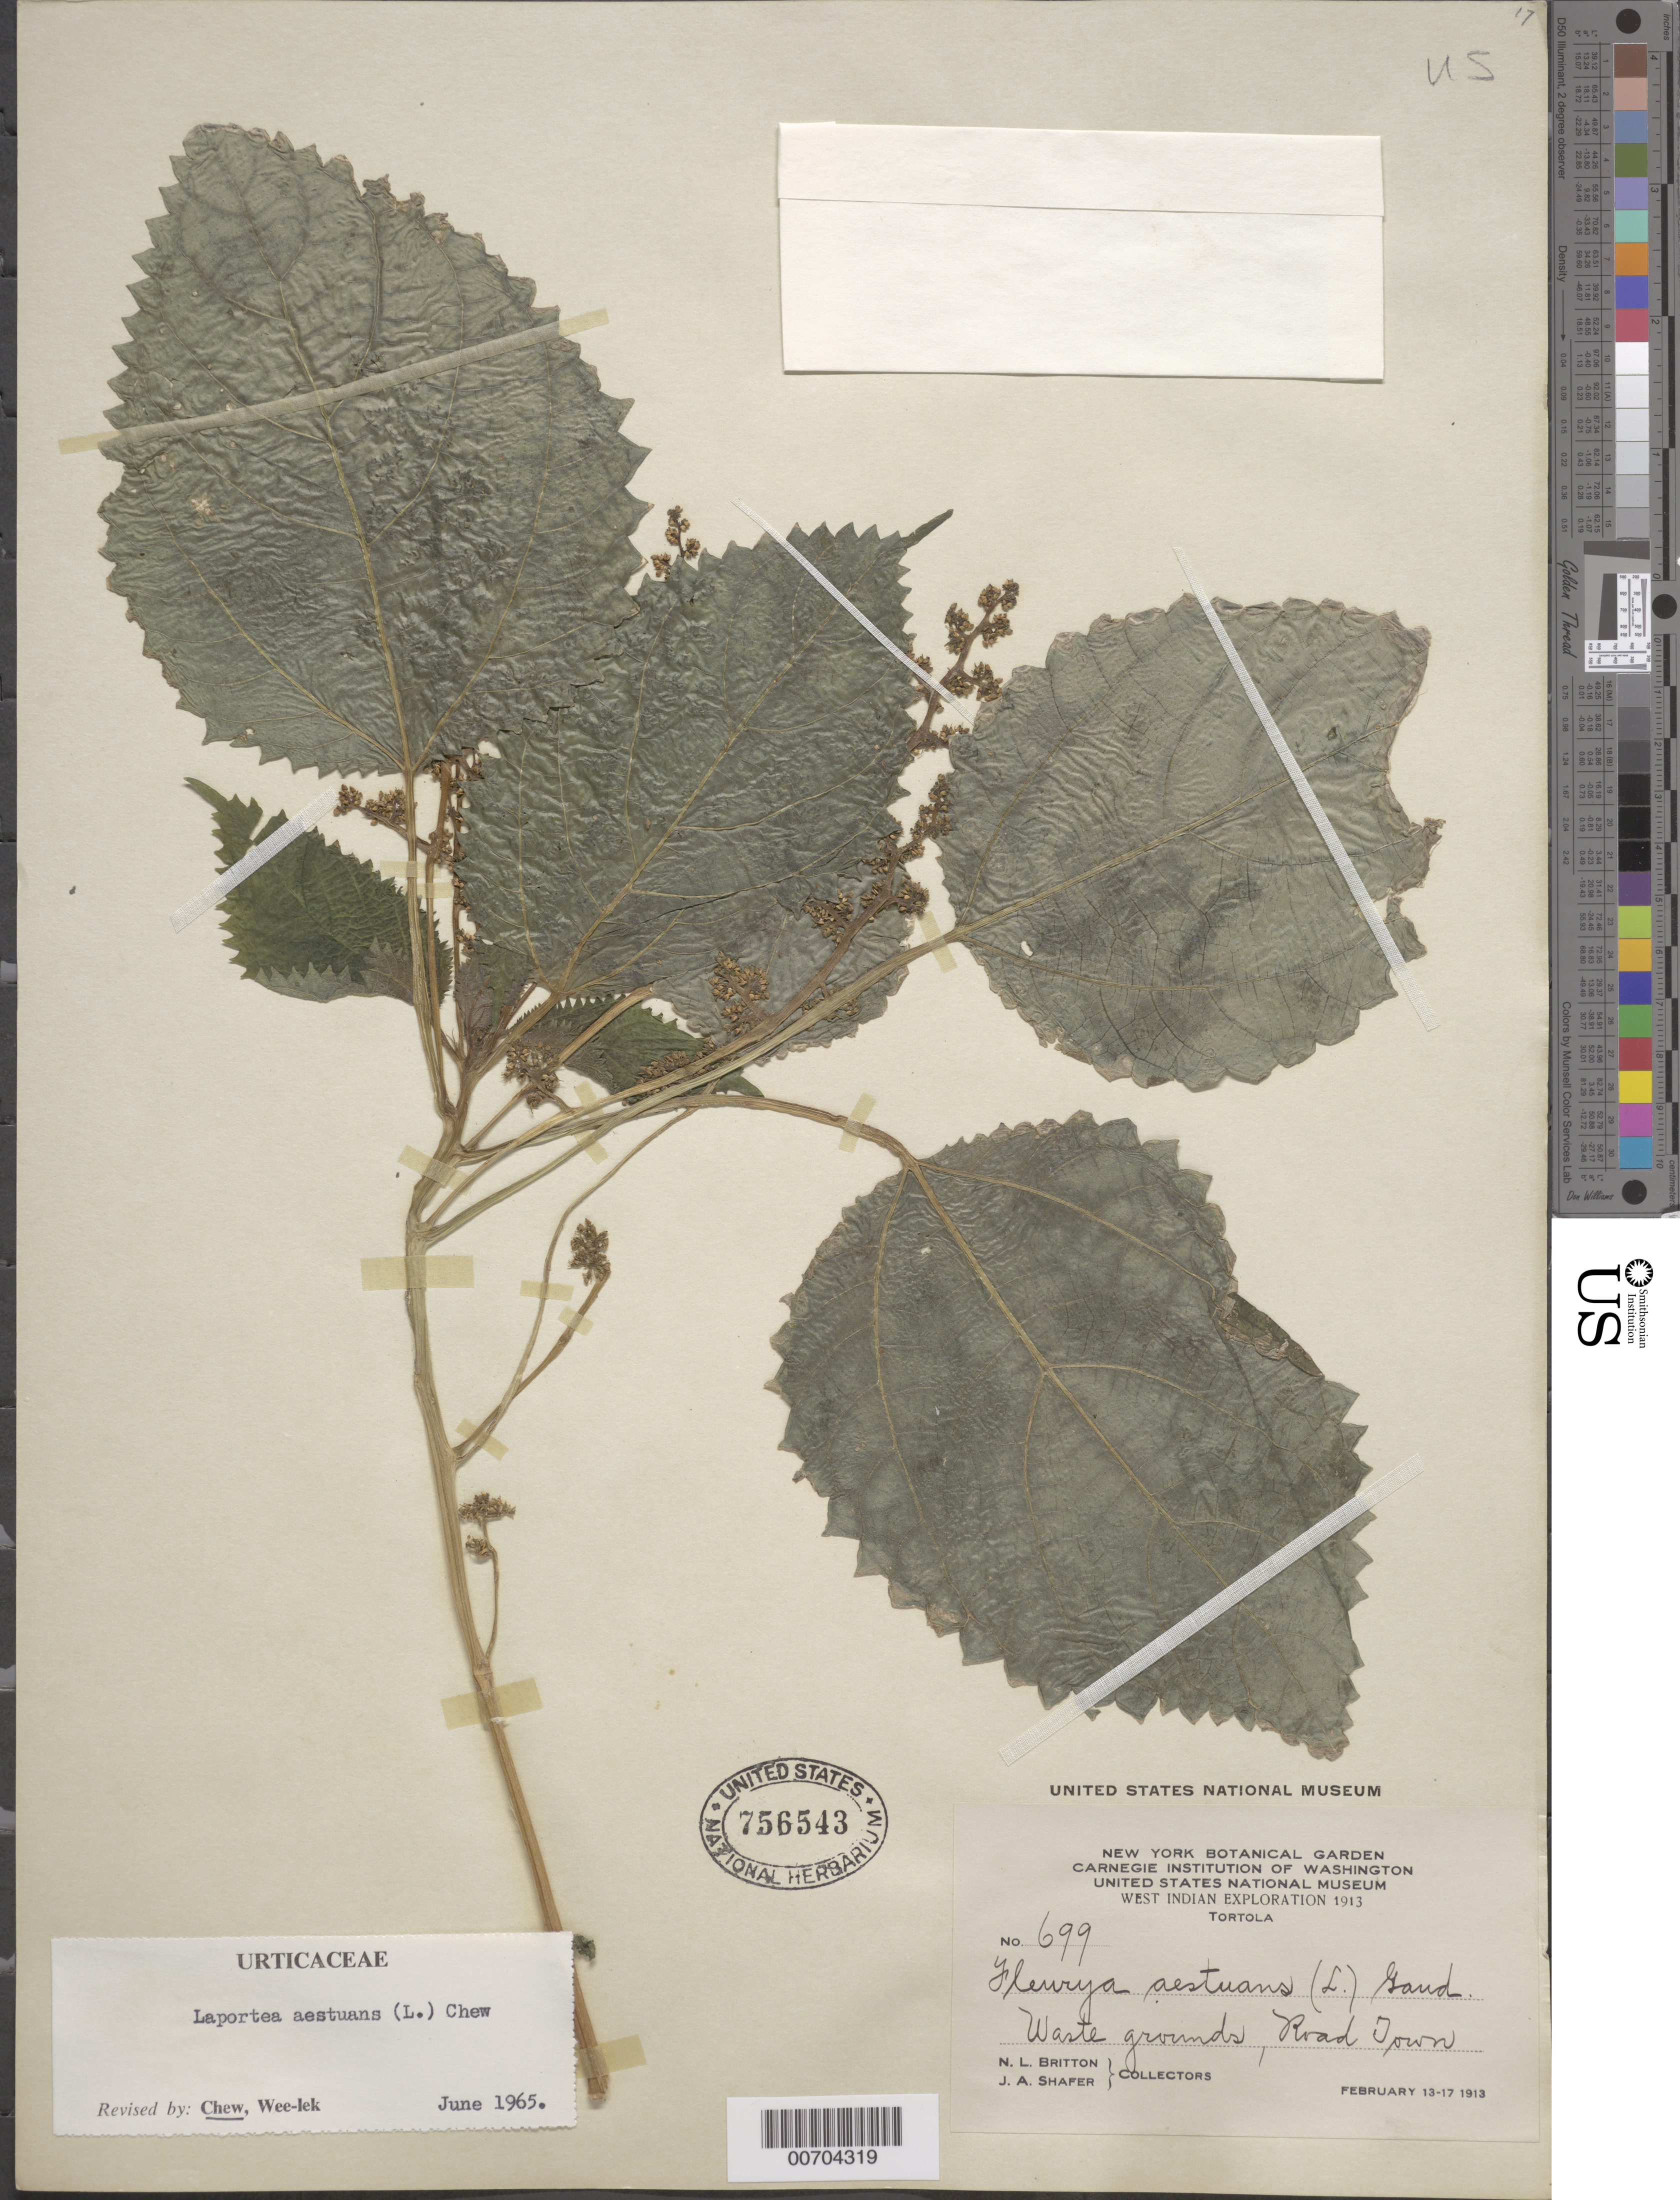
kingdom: Plantae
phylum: Tracheophyta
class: Magnoliopsida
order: Rosales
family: Urticaceae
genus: Laportea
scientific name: Laportea aestuans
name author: (L.) Chew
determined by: Chew, Wee-Lek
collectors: N. Britton & J. A. Shafer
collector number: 699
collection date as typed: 13 Feb 1913 to 17 Feb 1913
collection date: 1913-02-13/1913-02-17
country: British Virgin Islands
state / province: Tortola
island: Tortola Island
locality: Road Town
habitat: Waste grounds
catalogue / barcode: US 756543